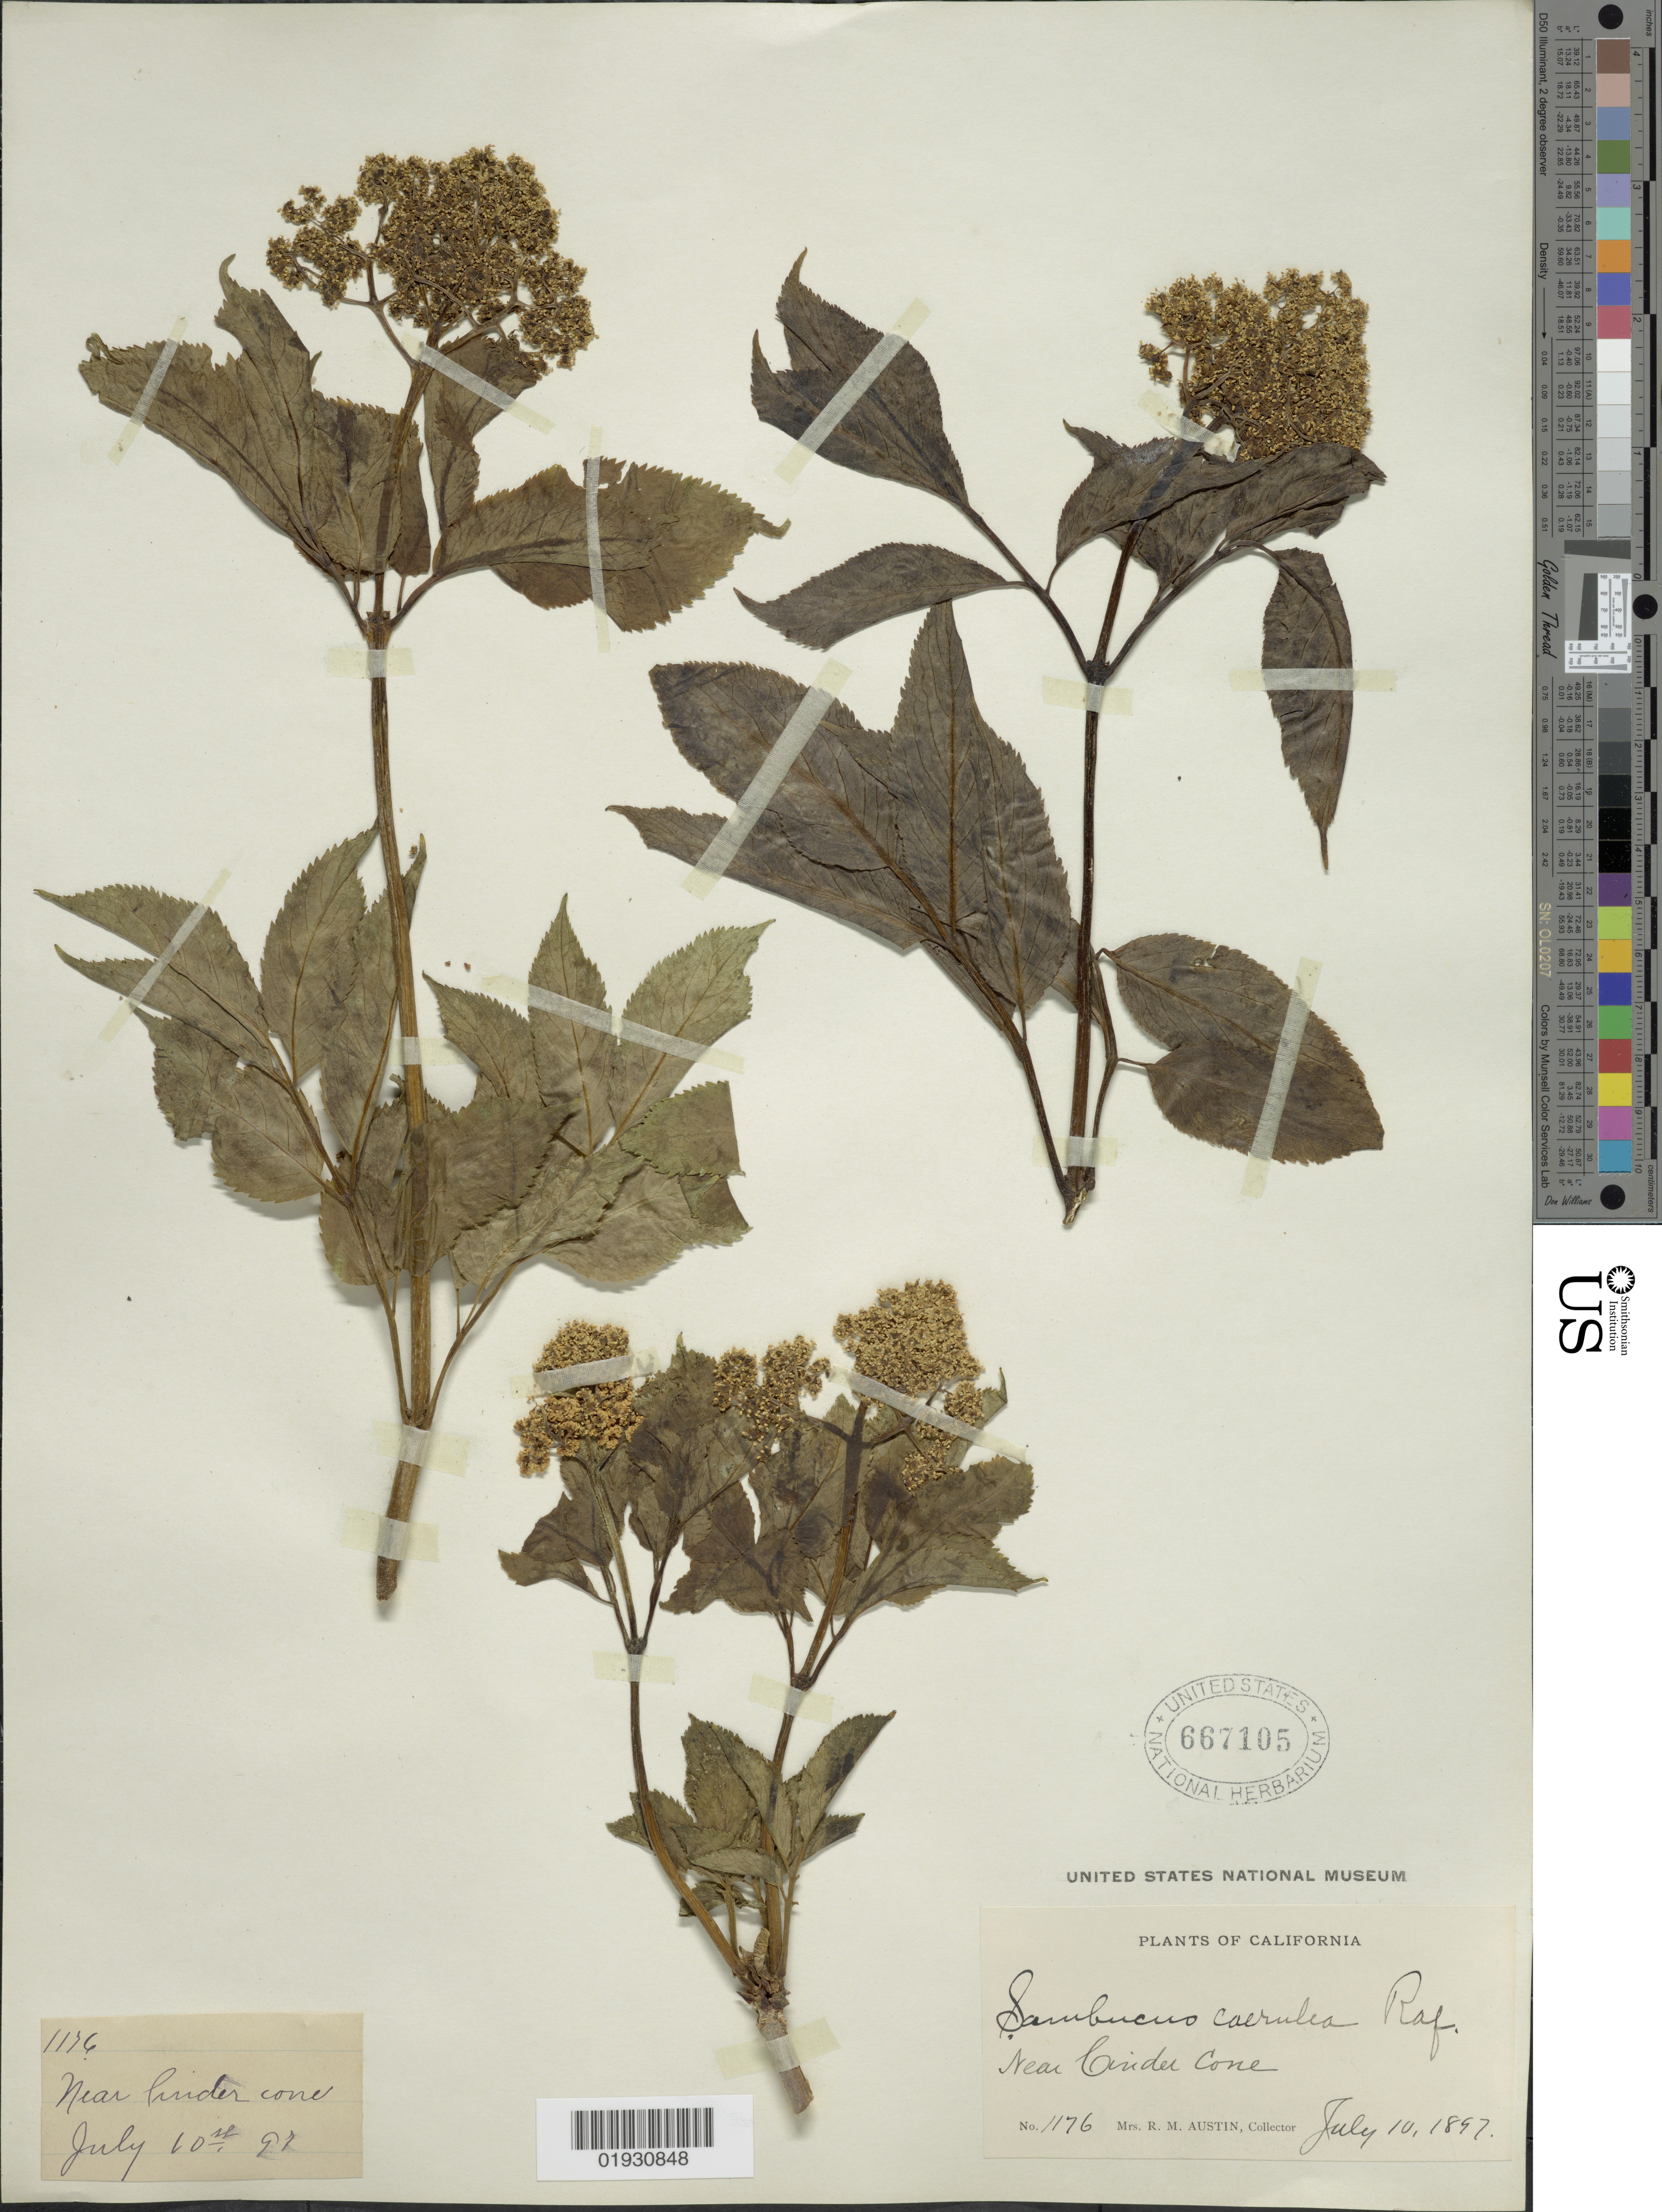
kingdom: Plantae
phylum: Tracheophyta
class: Magnoliopsida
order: Dipsacales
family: Viburnaceae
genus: Sambucus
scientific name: Sambucus cerulea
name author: Raf.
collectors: R. Austin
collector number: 1176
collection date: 1897-07-10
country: United States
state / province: California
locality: Near Cinder Cone.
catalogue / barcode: US 667105